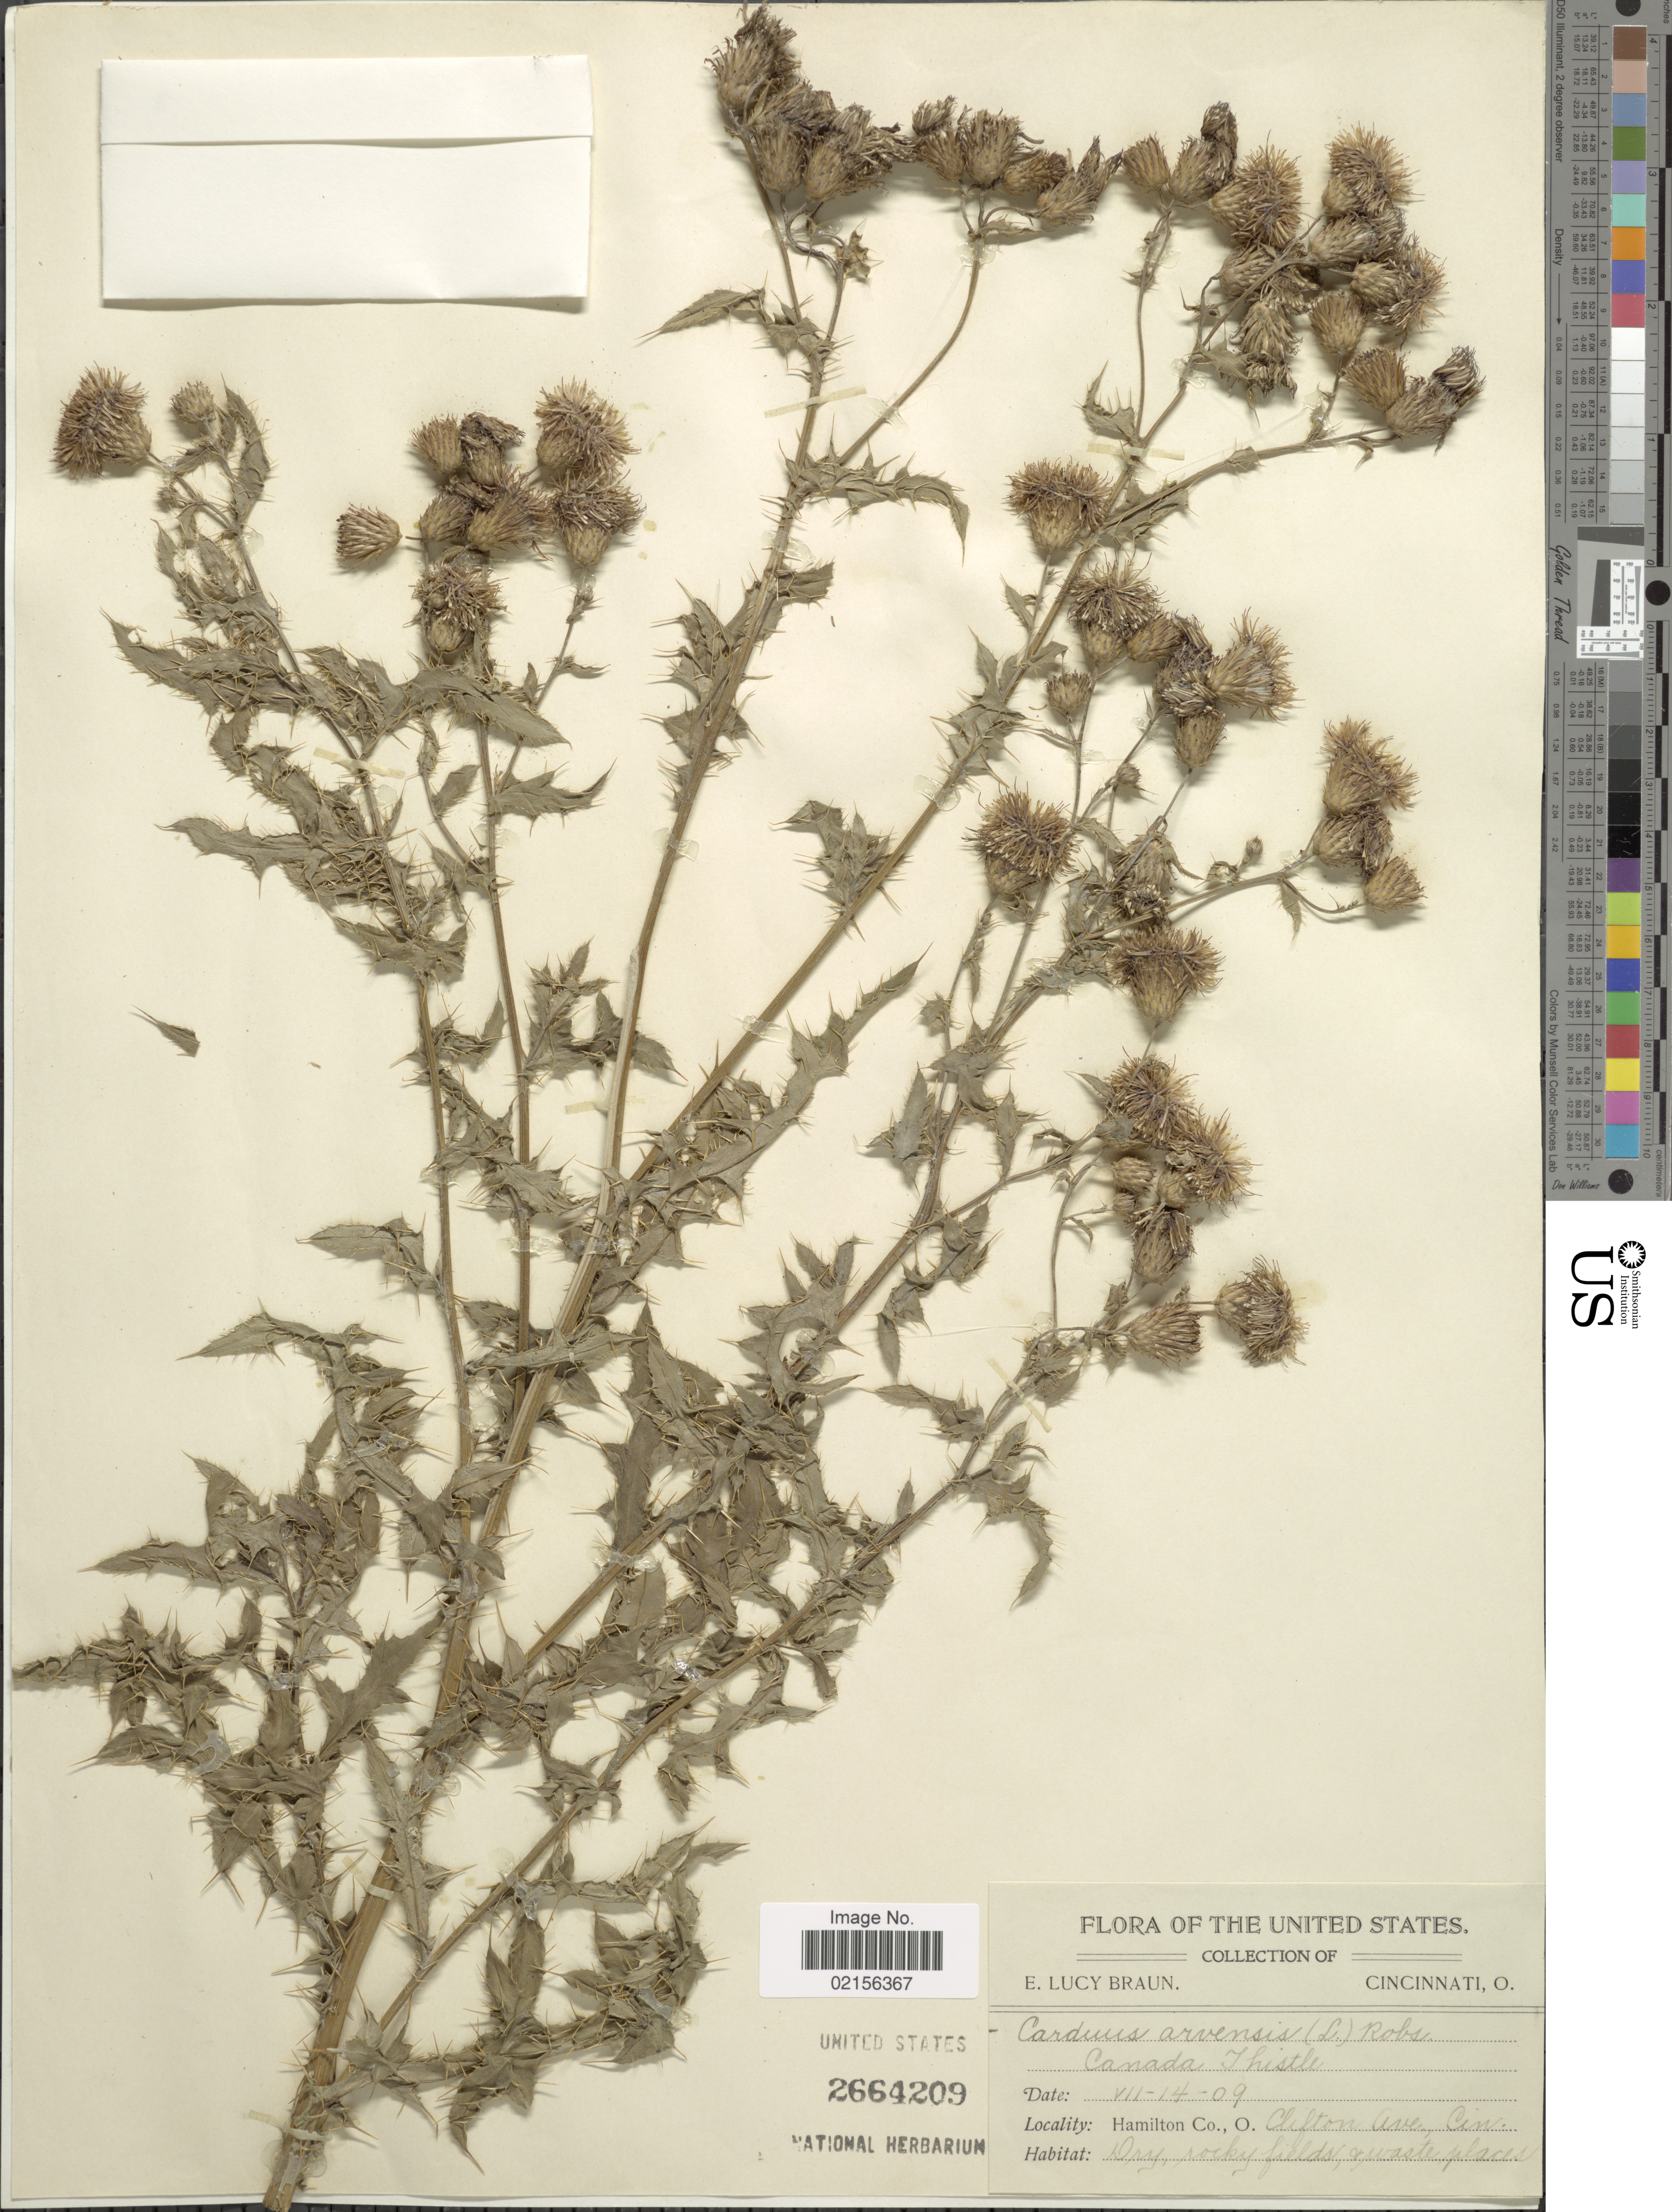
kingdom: Plantae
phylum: Tracheophyta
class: Magnoliopsida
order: Asterales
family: Asteraceae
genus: Cirsium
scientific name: Cirsium arvense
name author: (L.) Scop.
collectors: E. L. Braun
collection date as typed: Transcribed d/m/y: 14/9/9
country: United States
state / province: Ohio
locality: Hamilton Co., Clifton Ave Cin, Dry rocky fields & waste places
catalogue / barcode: US 2664209